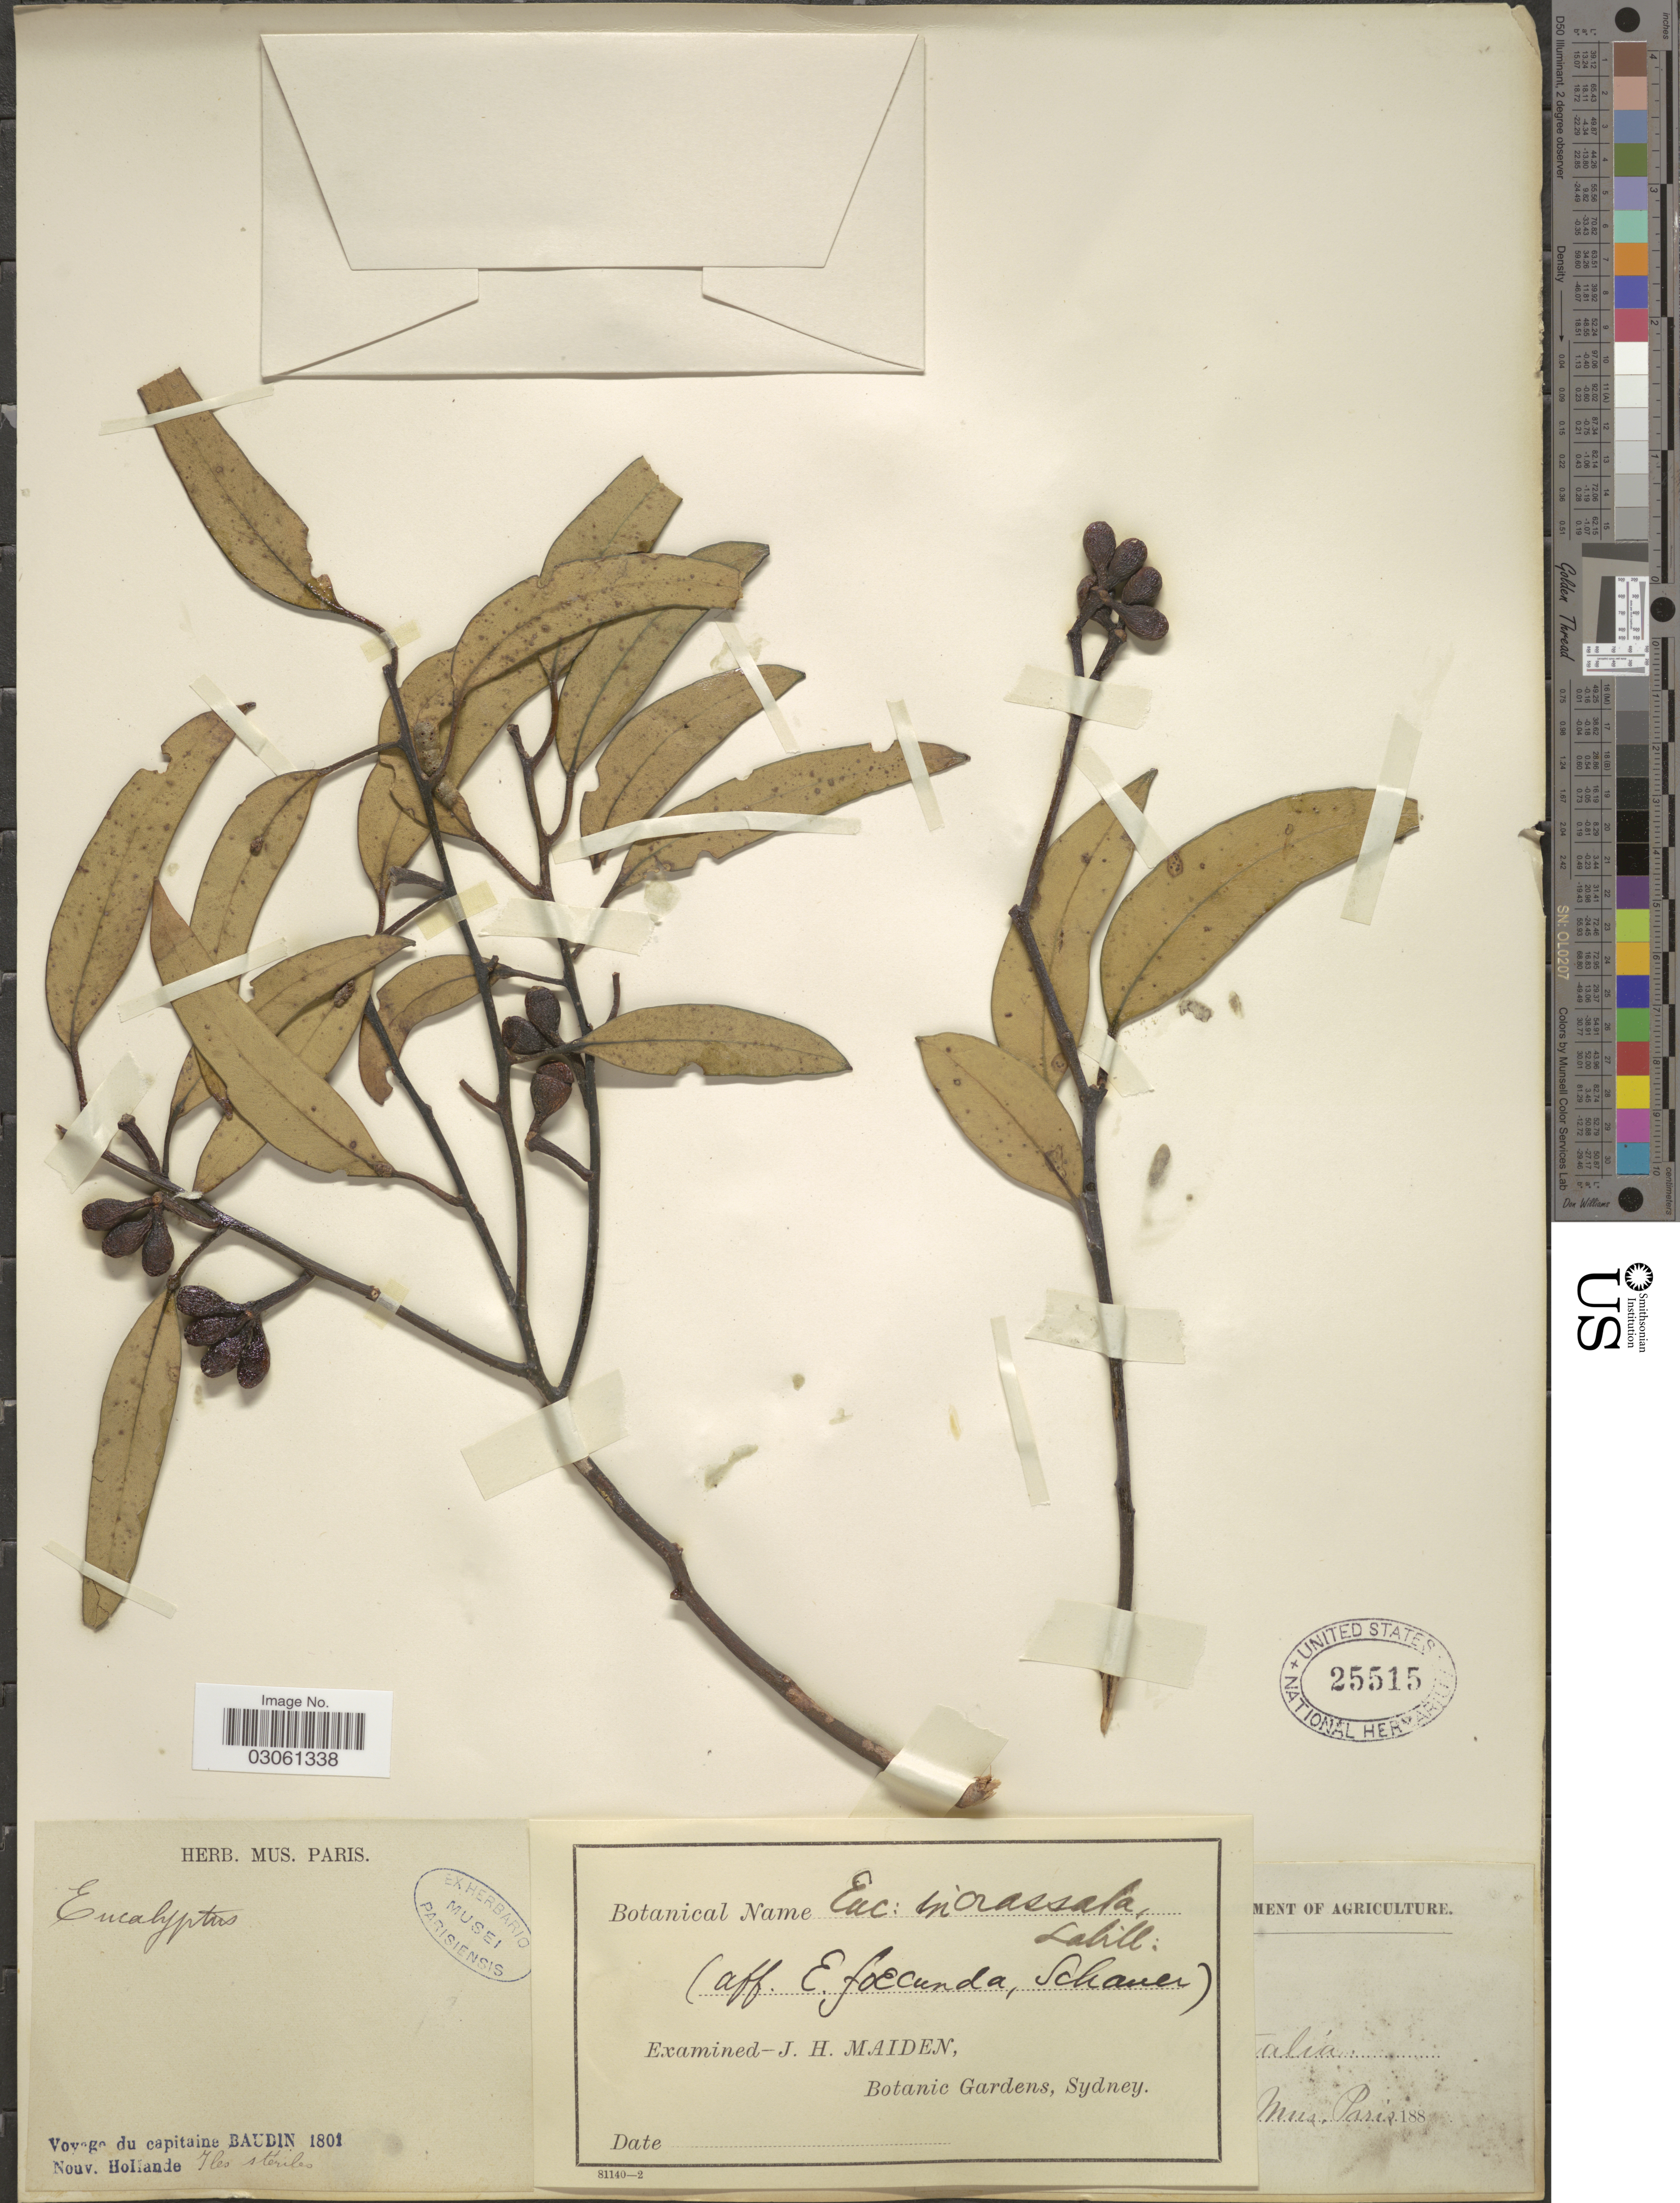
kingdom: Plantae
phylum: Tracheophyta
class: Magnoliopsida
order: Myrtales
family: Myrtaceae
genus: Eucalyptus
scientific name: Eucalyptus incrassata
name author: Labill.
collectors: T. Baudin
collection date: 1801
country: Australia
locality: Nouv. Hollande. Iles Steriles.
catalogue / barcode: US 25515